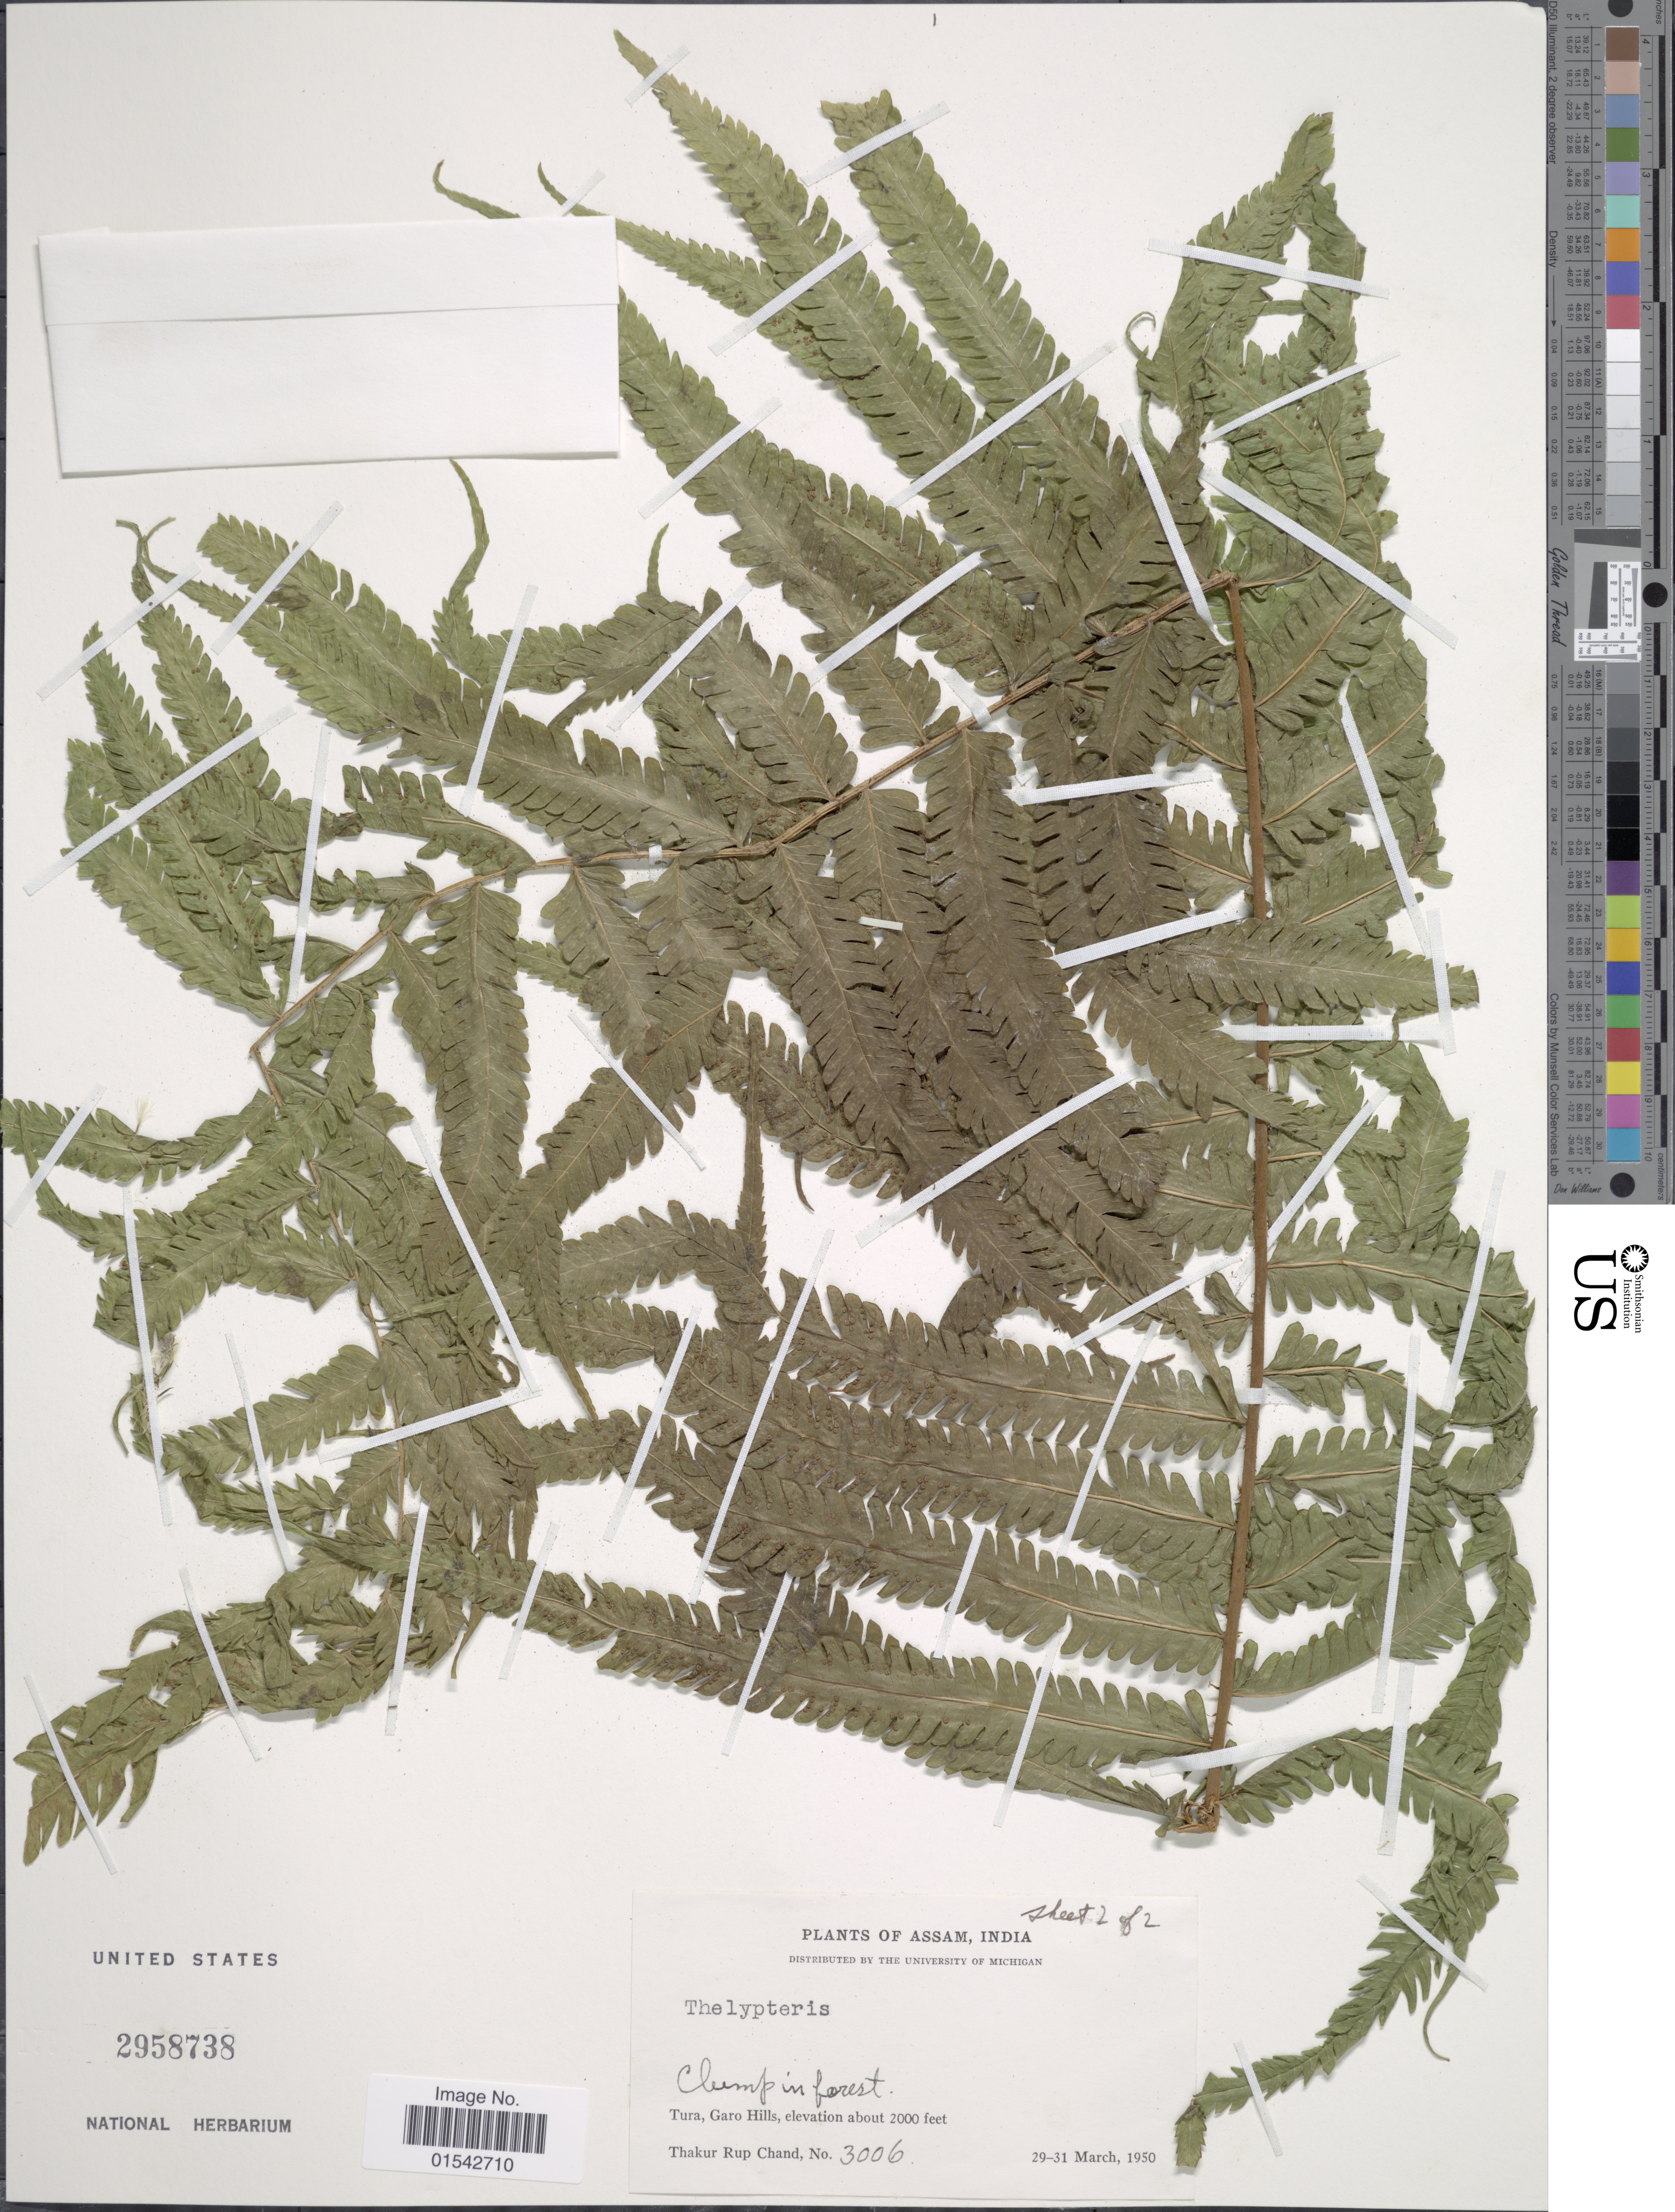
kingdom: Plantae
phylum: Tracheophyta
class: Polypodiopsida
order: Polypodiales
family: Thelypteridaceae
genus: Cyclosorus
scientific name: Cyclosorus sp.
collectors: T. R. Chand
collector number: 3006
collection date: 1950-03-29/1950-03-31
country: India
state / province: Meghalaya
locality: Assam, Tura, Garo Hills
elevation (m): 610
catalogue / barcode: US 2958738